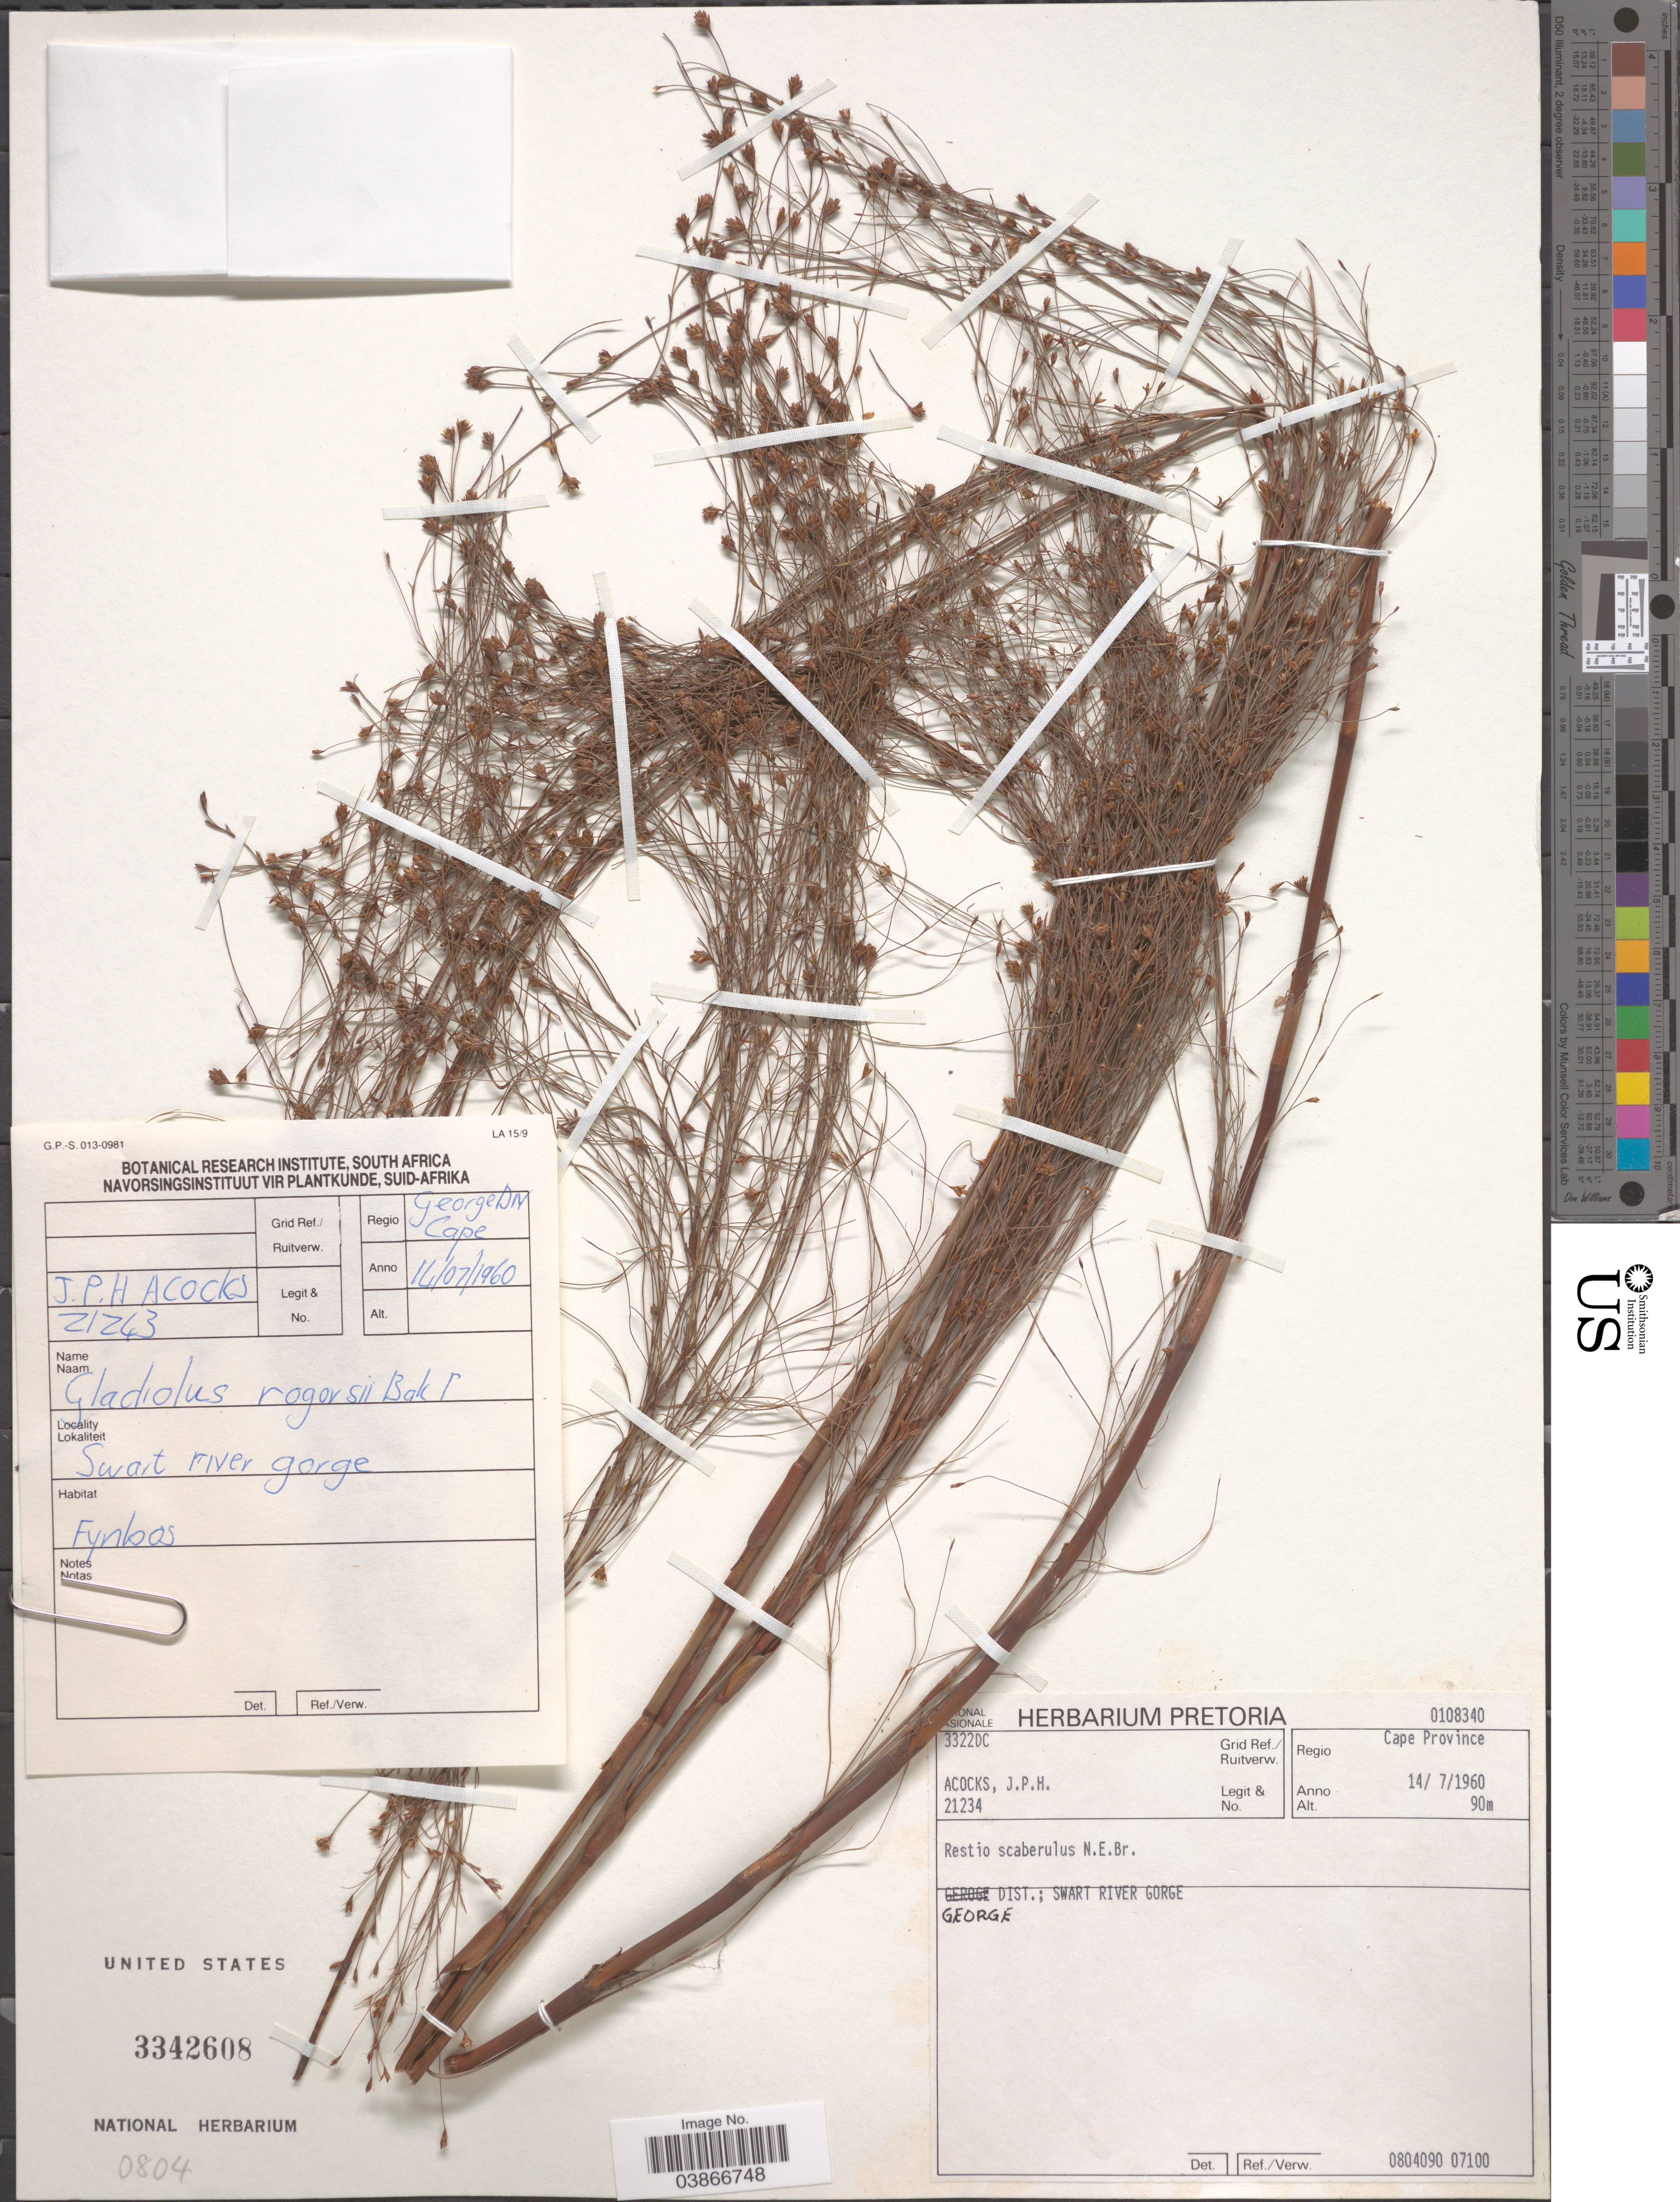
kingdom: Plantae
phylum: Tracheophyta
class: Liliopsida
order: Poales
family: Restionaceae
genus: Restio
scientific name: Restio scaberulus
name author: N.E. Br.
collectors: J. P. Acocks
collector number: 21234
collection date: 1960-07-14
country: South Africa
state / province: Western Cape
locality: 3322DC Grid Ref./Ruitverw. Regio Cape Province. George Dist.; Swart River Gorge.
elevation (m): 90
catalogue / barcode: US 3342608